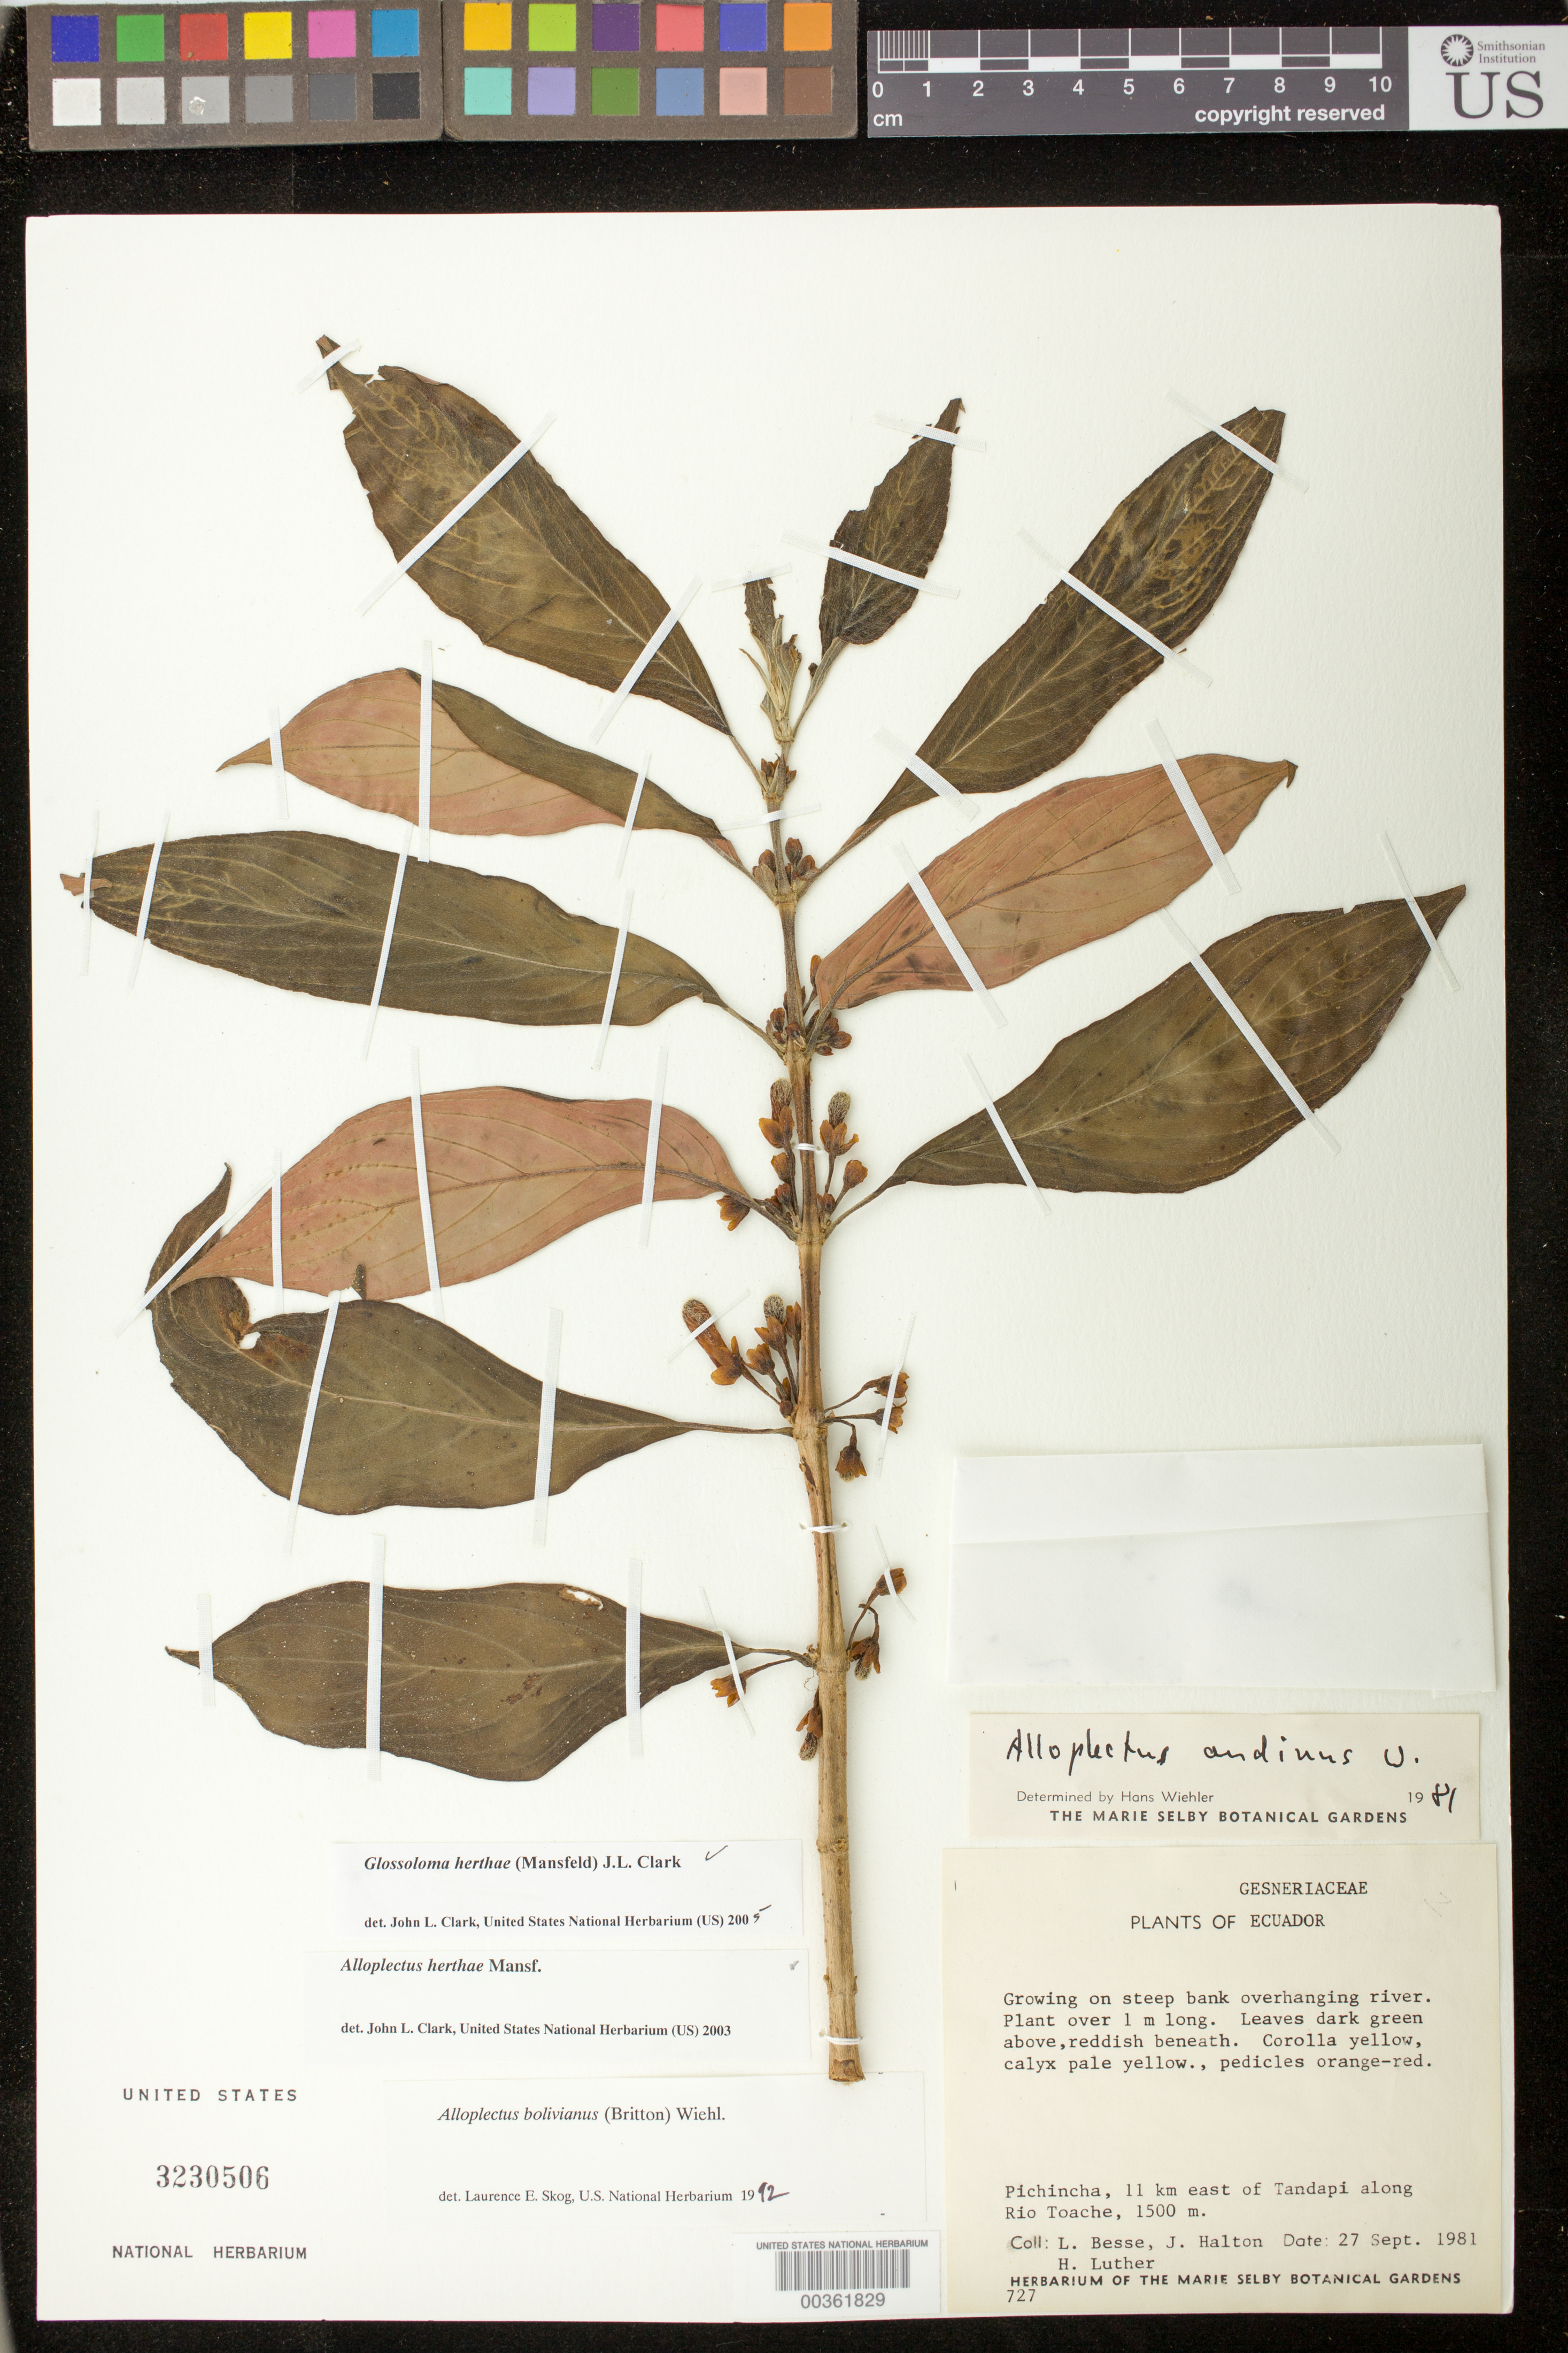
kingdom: Plantae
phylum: Tracheophyta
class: Magnoliopsida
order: Lamiales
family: Gesneriaceae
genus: Glossoloma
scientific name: Glossoloma herthae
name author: (Mansf.) J.L. Clark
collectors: L. Besse, J. Halton & Harry E. Luther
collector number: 727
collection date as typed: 27 Sep 1981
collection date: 1981-09-27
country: Ecuador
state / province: Pichincha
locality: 11 km E of Tandapi along Rio Toache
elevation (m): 1500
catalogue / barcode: US 3230506